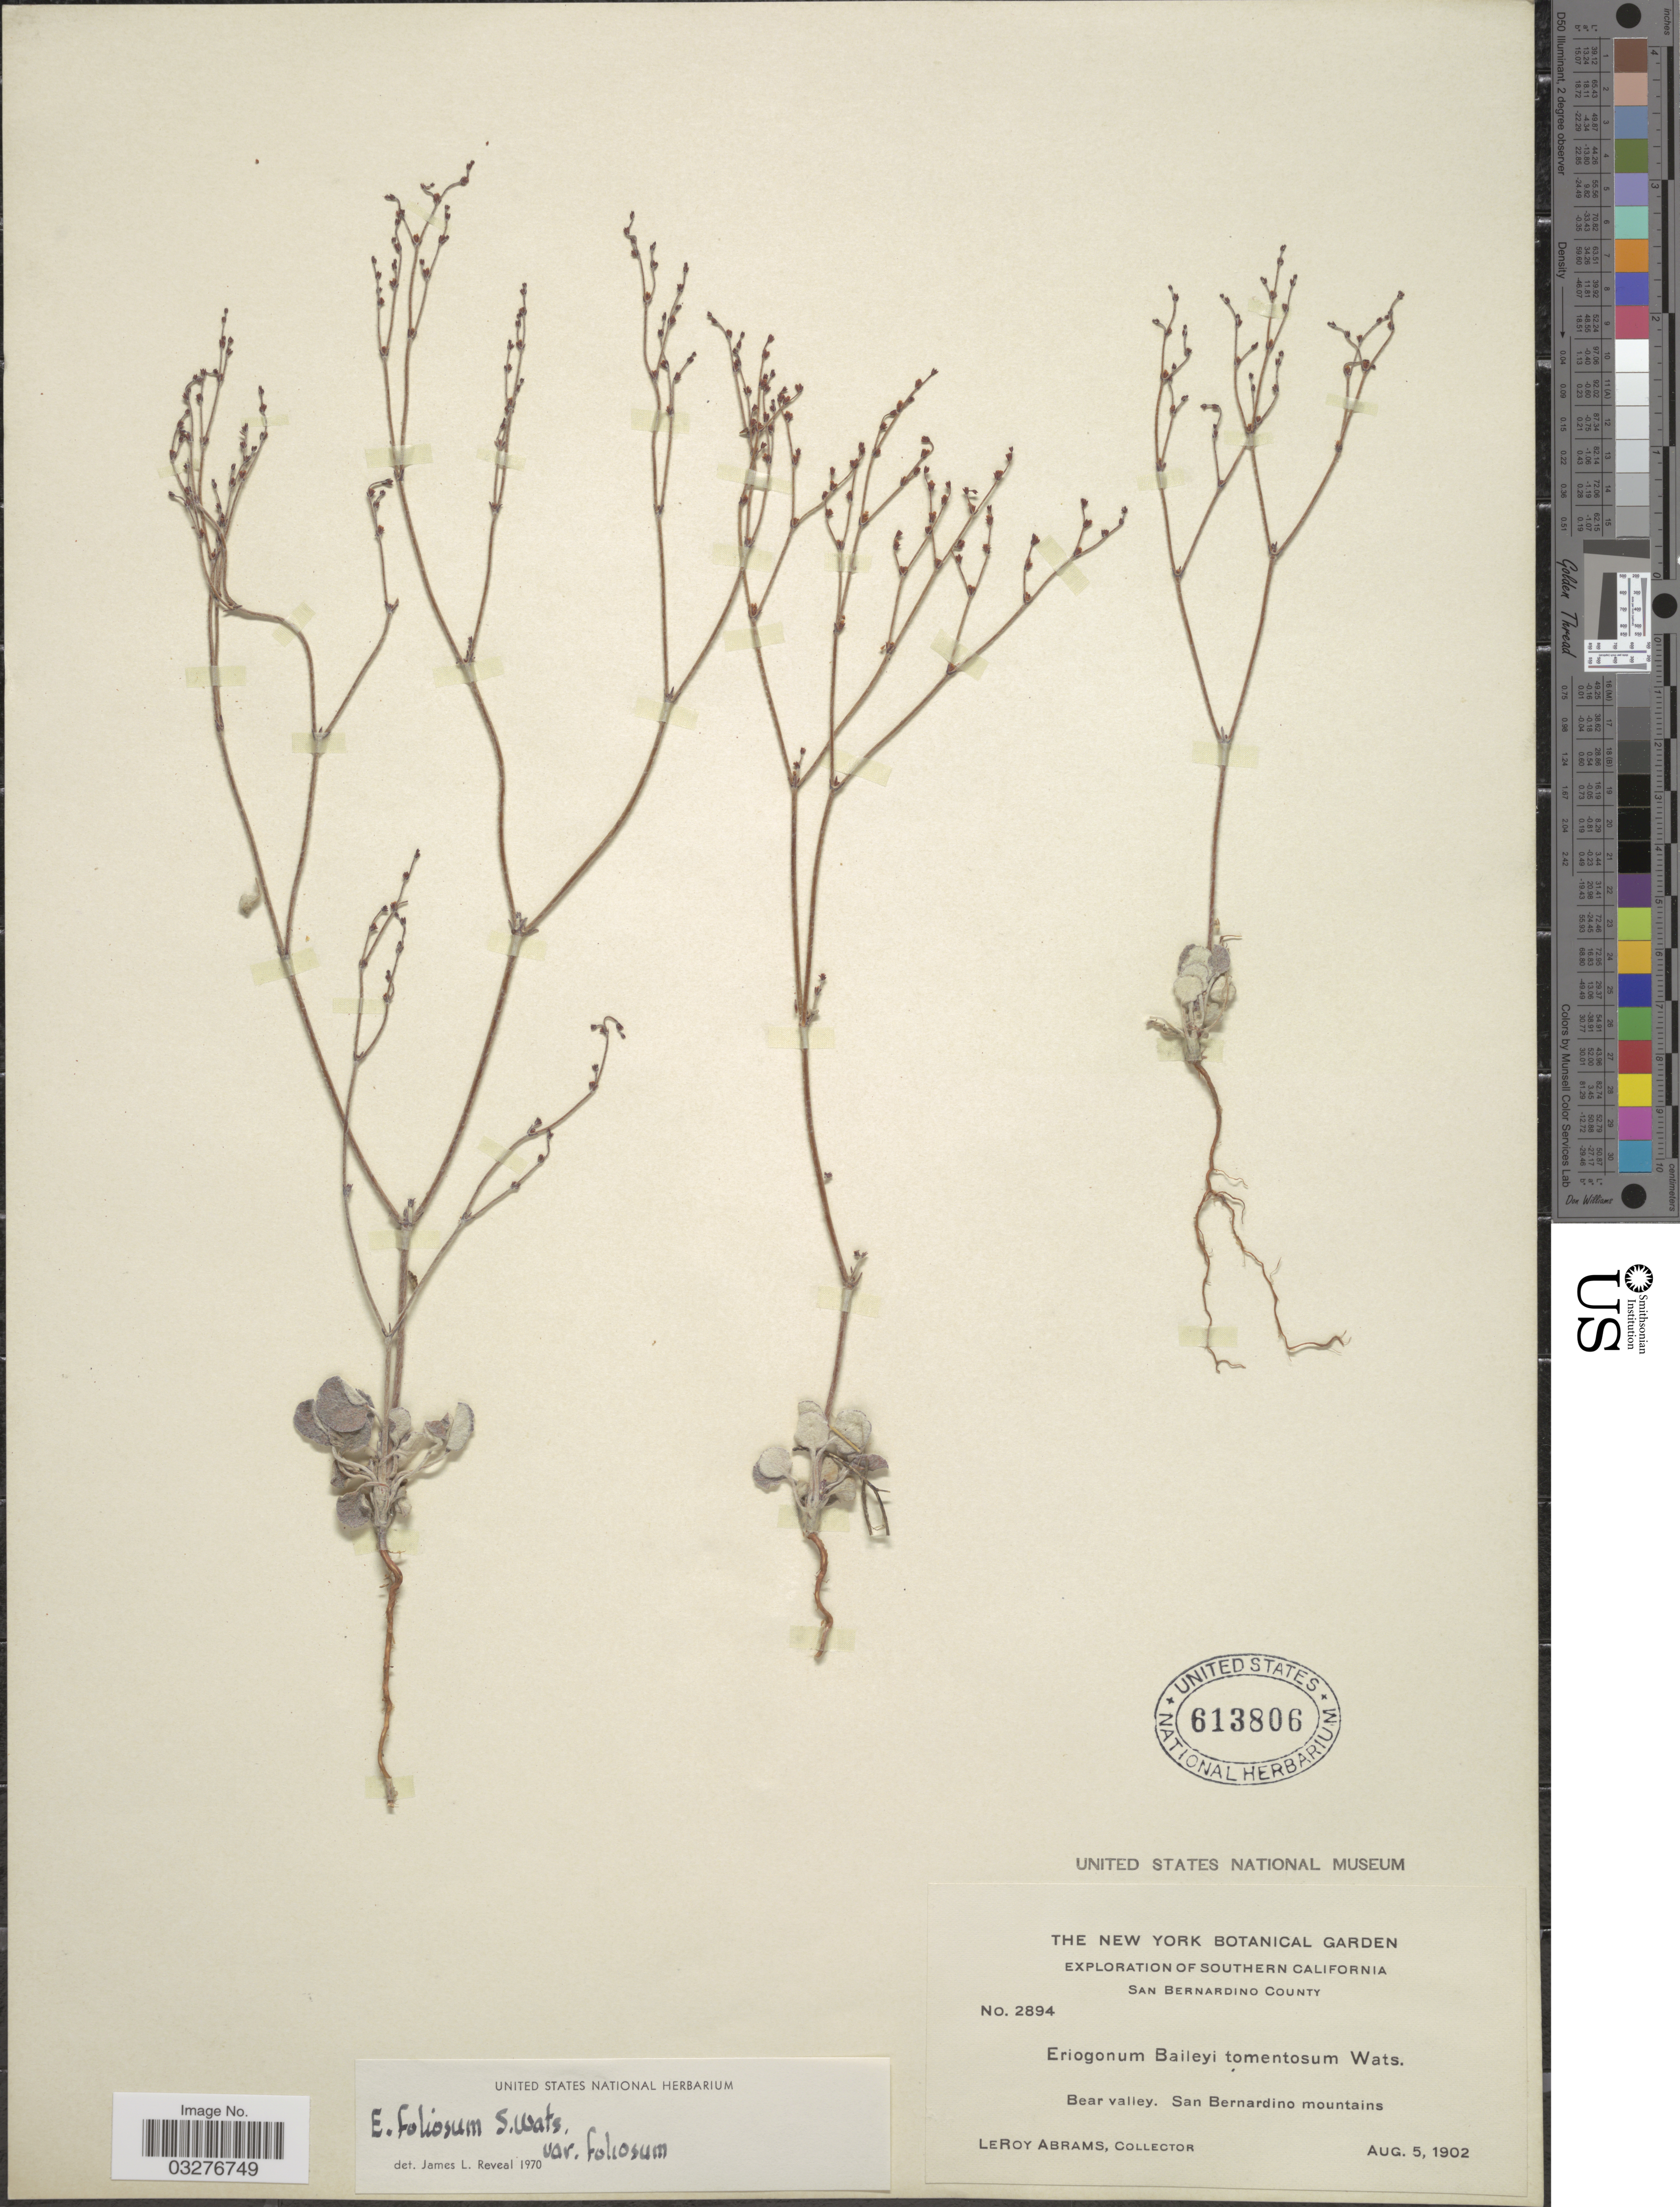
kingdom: Plantae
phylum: Tracheophyta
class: Magnoliopsida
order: Caryophyllales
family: Polygonaceae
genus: Eriogonum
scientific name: Eriogonum foliosum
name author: S. Watson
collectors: L. Abrams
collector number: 2894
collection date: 1902-08-05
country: United States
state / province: California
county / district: San Bernardino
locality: Southern California. San Bernardino County. Bear valley. San Bernardino mountains.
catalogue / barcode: US 613806